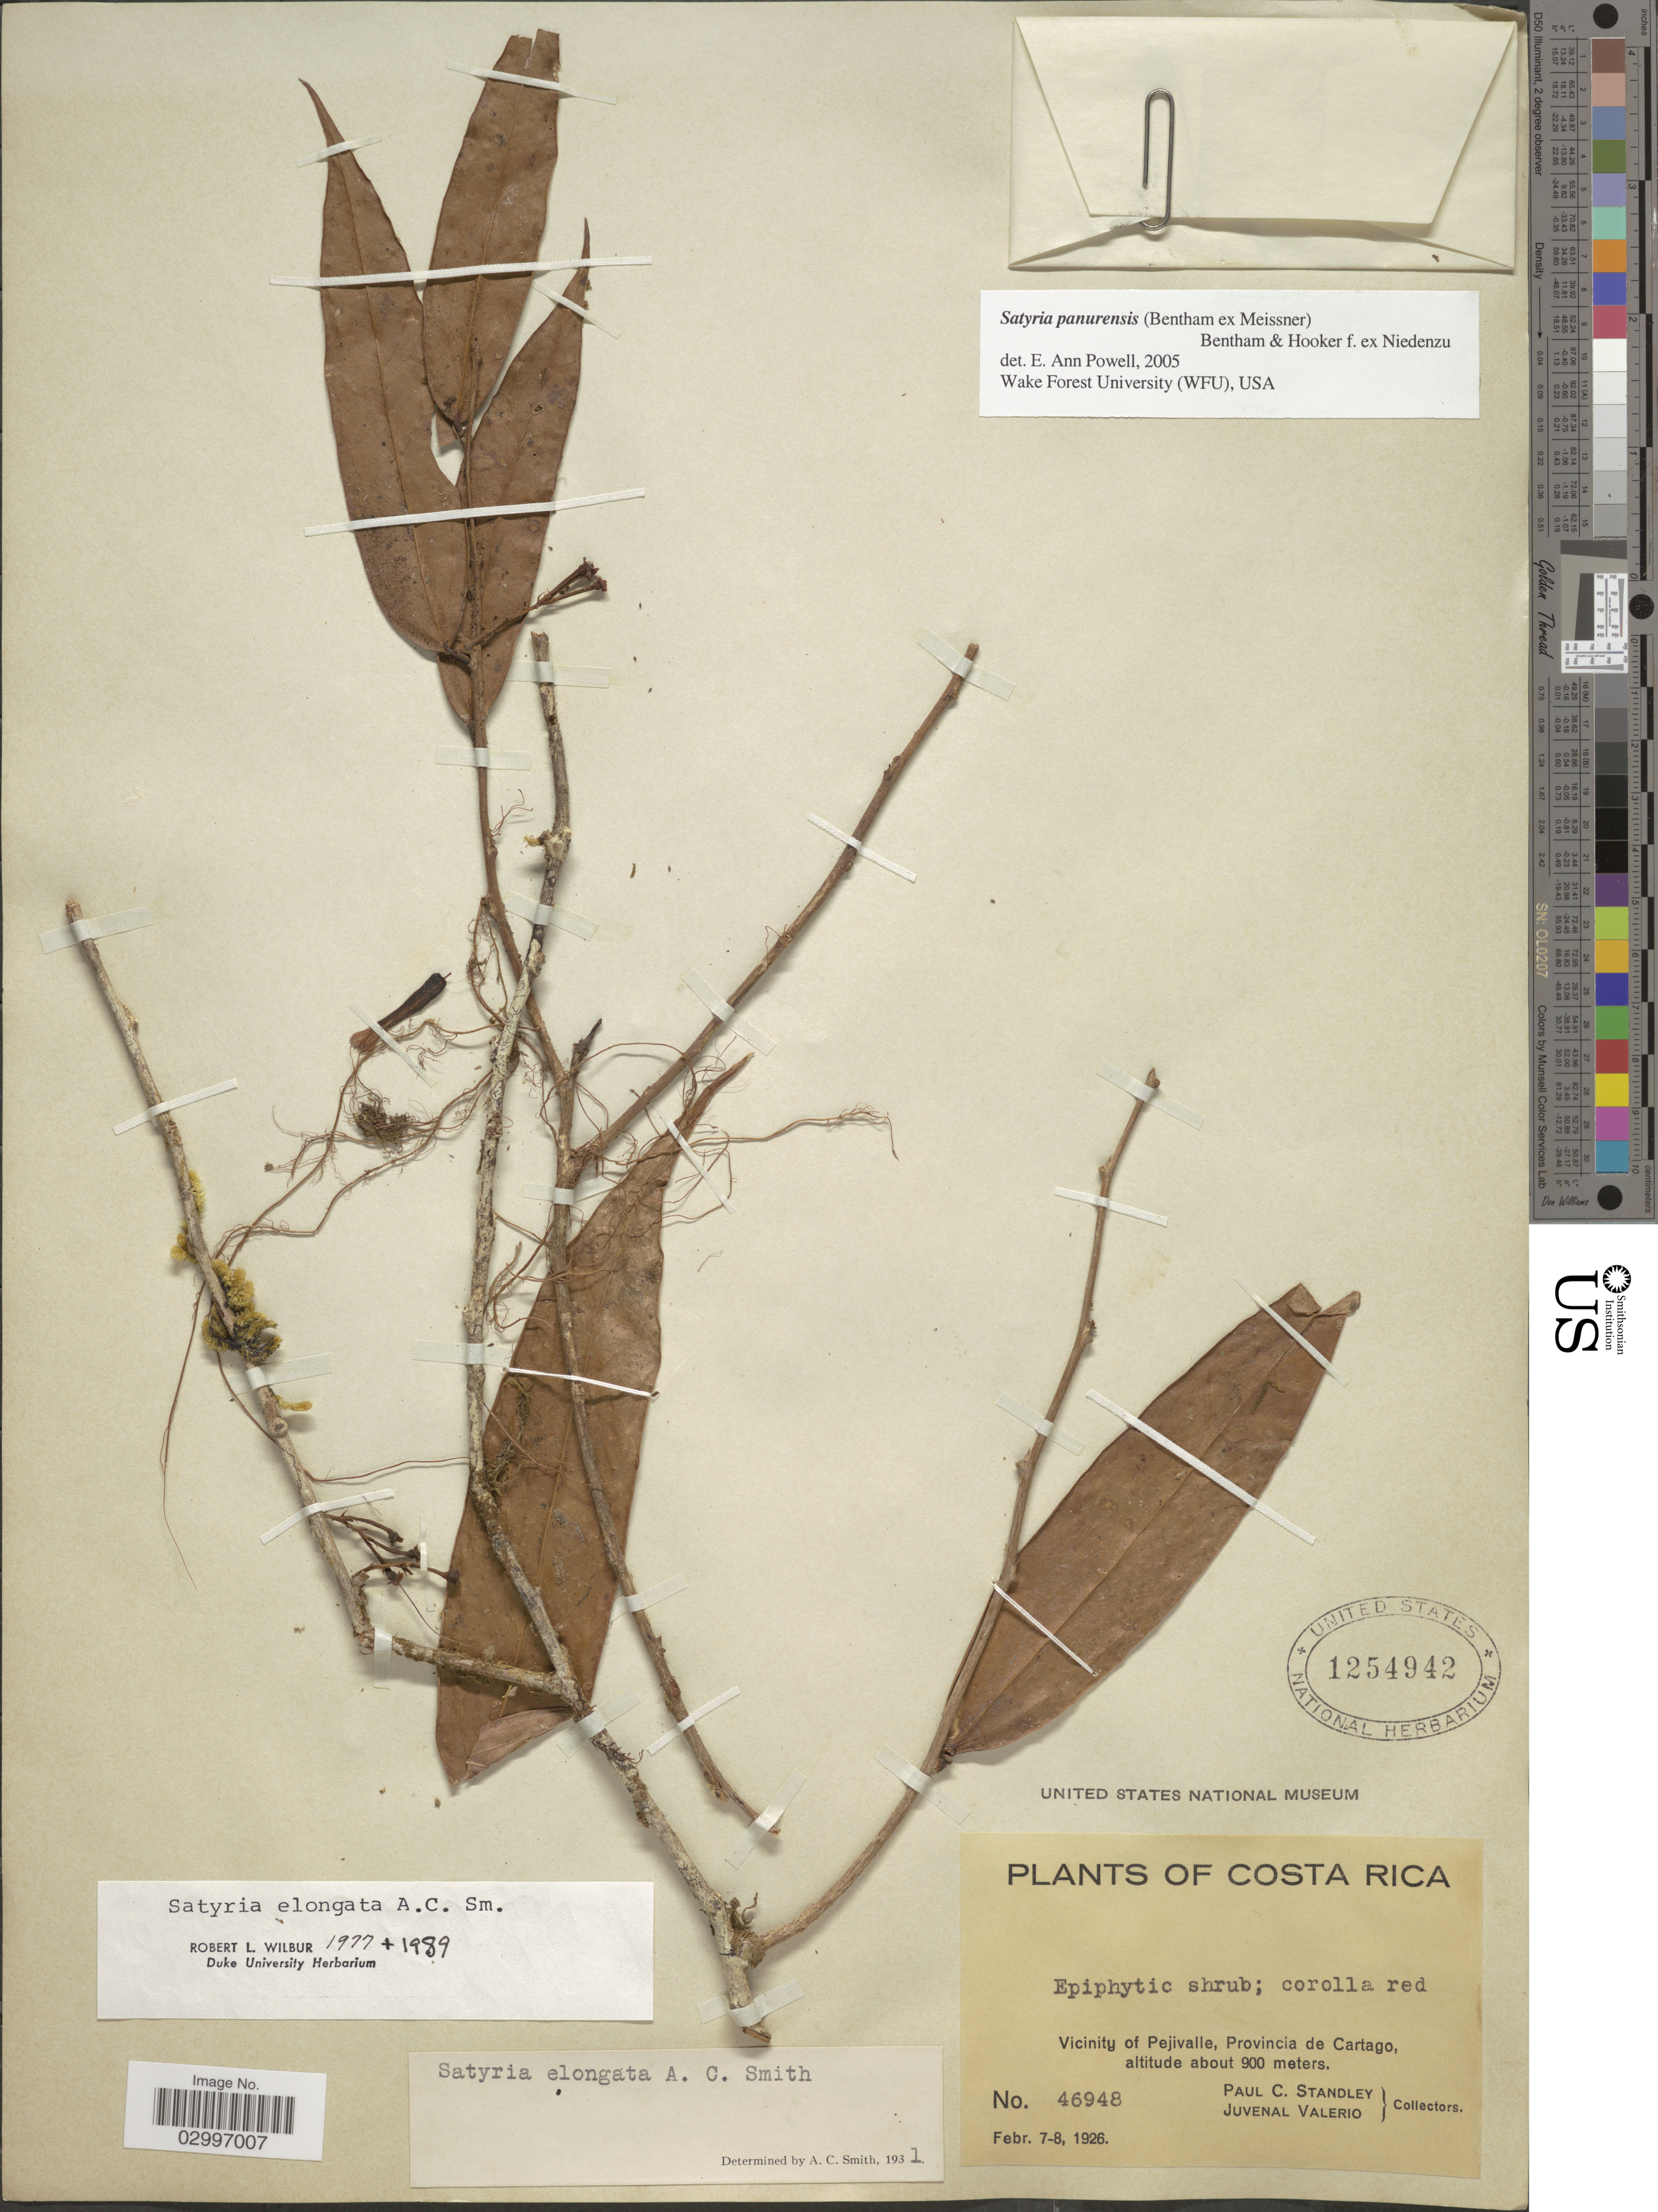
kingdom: Plantae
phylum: Tracheophyta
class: Magnoliopsida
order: Ericales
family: Ericaceae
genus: Satyria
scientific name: Satyria panurensis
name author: (Benth. ex Meisn.) Benth. & Hook. f. ex Nied.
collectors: P. C. Standley & J. Valerio R.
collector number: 46948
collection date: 1926-02-07/1926-02-08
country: Costa Rica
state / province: Cartago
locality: Vicinity of Pejivalle.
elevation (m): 900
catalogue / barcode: US 1254942